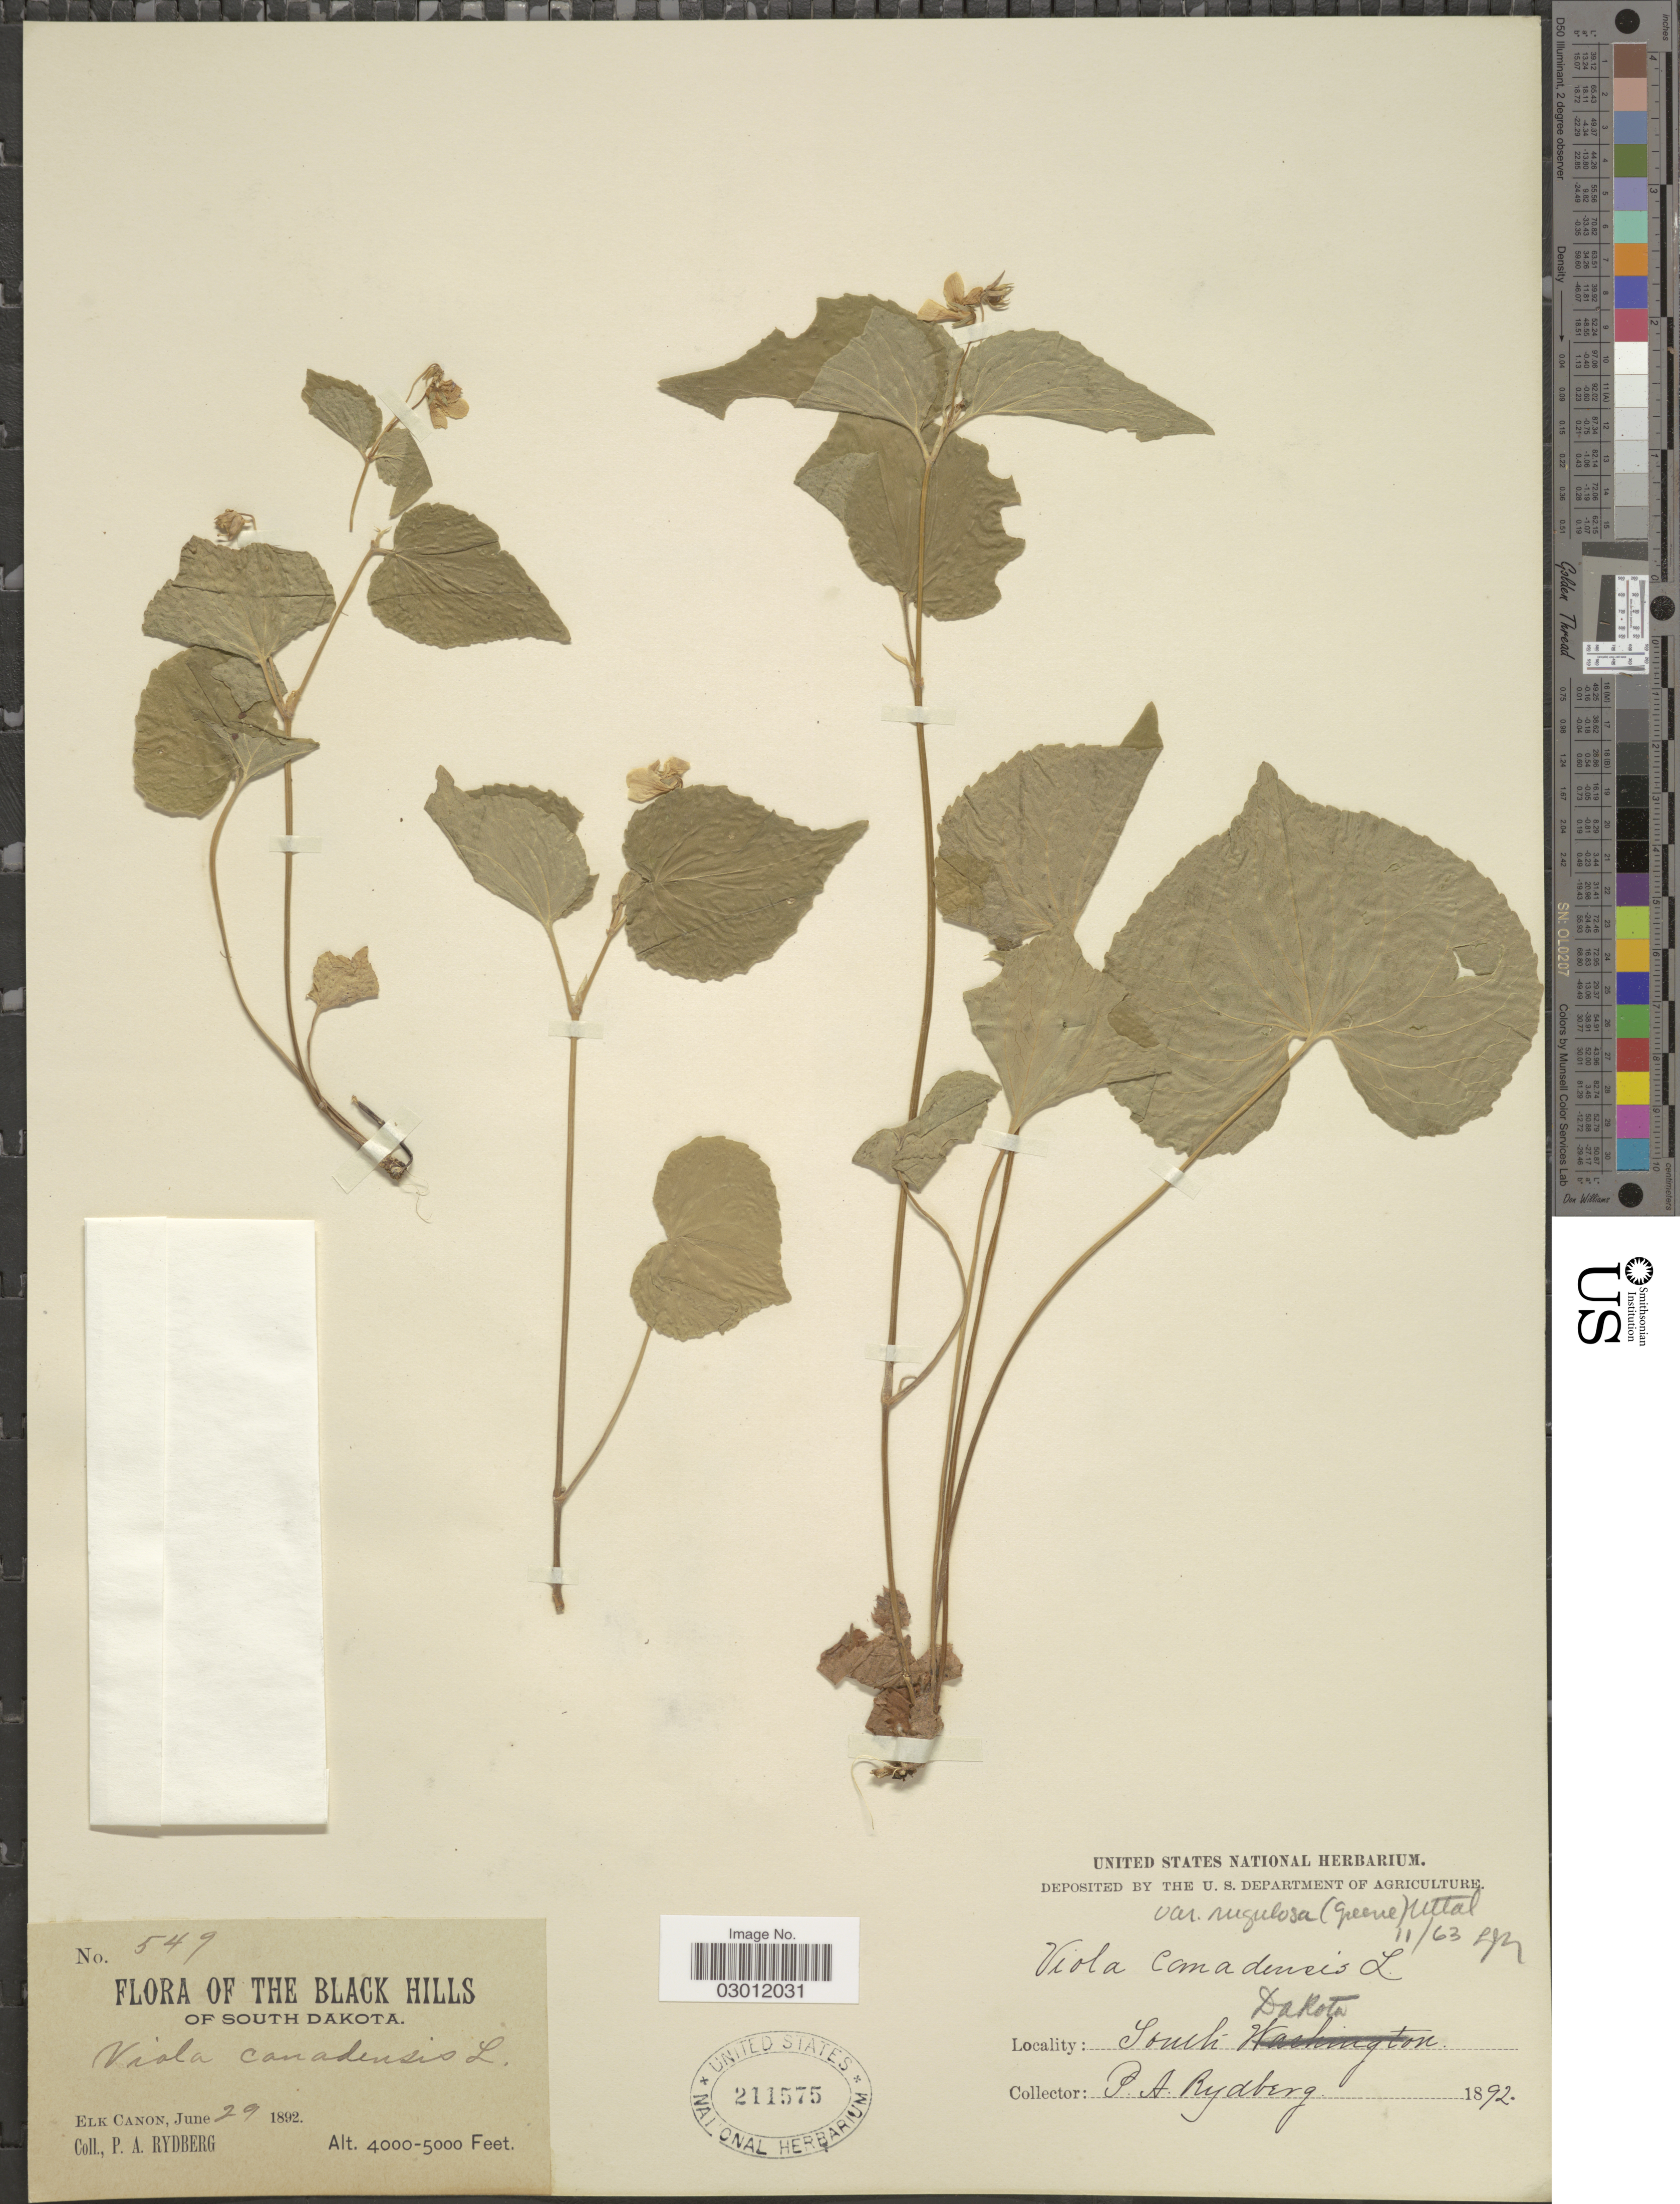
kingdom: Plantae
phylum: Tracheophyta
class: Magnoliopsida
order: Malpighiales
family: Violaceae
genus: Viola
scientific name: Viola canadensis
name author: L.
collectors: P. A. Rydberg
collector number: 549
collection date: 1892-06-29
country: United States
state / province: South Dakota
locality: Black Hills of South Dakota. Elk Canon.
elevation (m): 1219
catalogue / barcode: US 211575